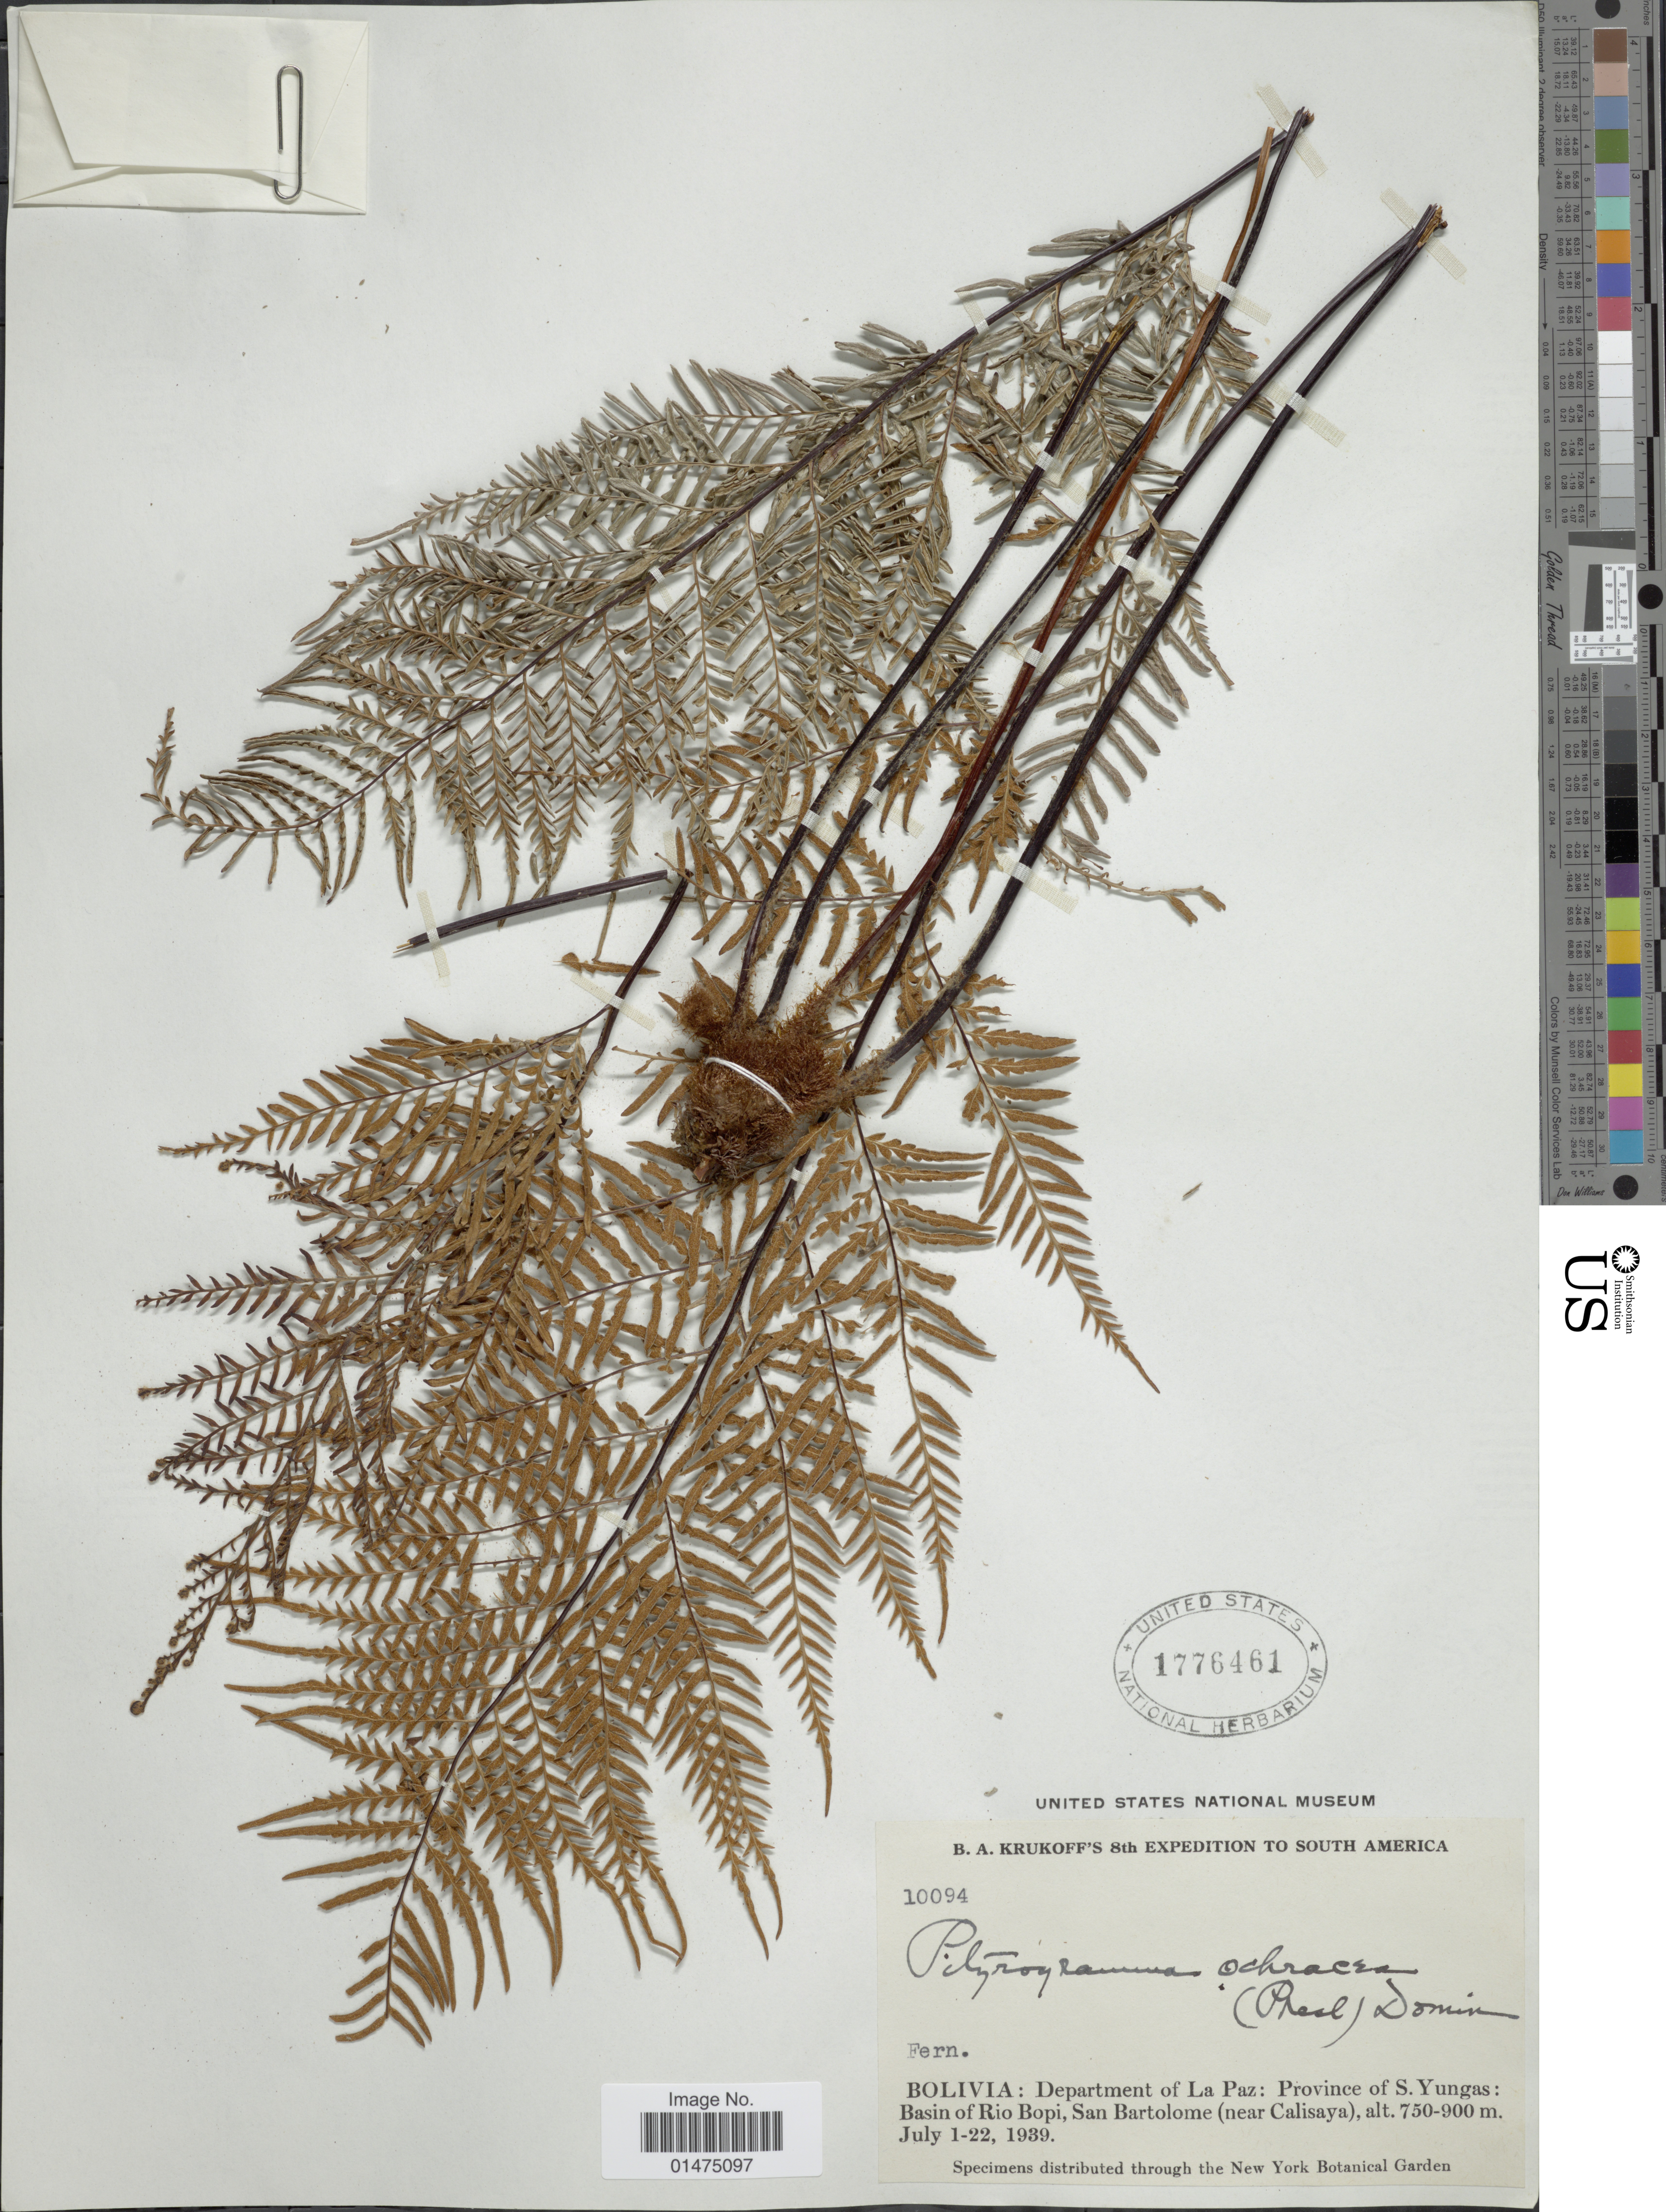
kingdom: Plantae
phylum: Tracheophyta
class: Polypodiopsida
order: Polypodiales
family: Pteridaceae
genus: Pityrogramma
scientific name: Pityrogramma ochracea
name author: (C. Presl) Domin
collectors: B. A. Krukoff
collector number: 10094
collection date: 1939-07-01/1939-07-22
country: Bolivia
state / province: La Paz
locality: Province of S. Yungas, Basin of Rio Bopi, San Bartolome (near Calisaya)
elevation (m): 750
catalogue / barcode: US 1776461